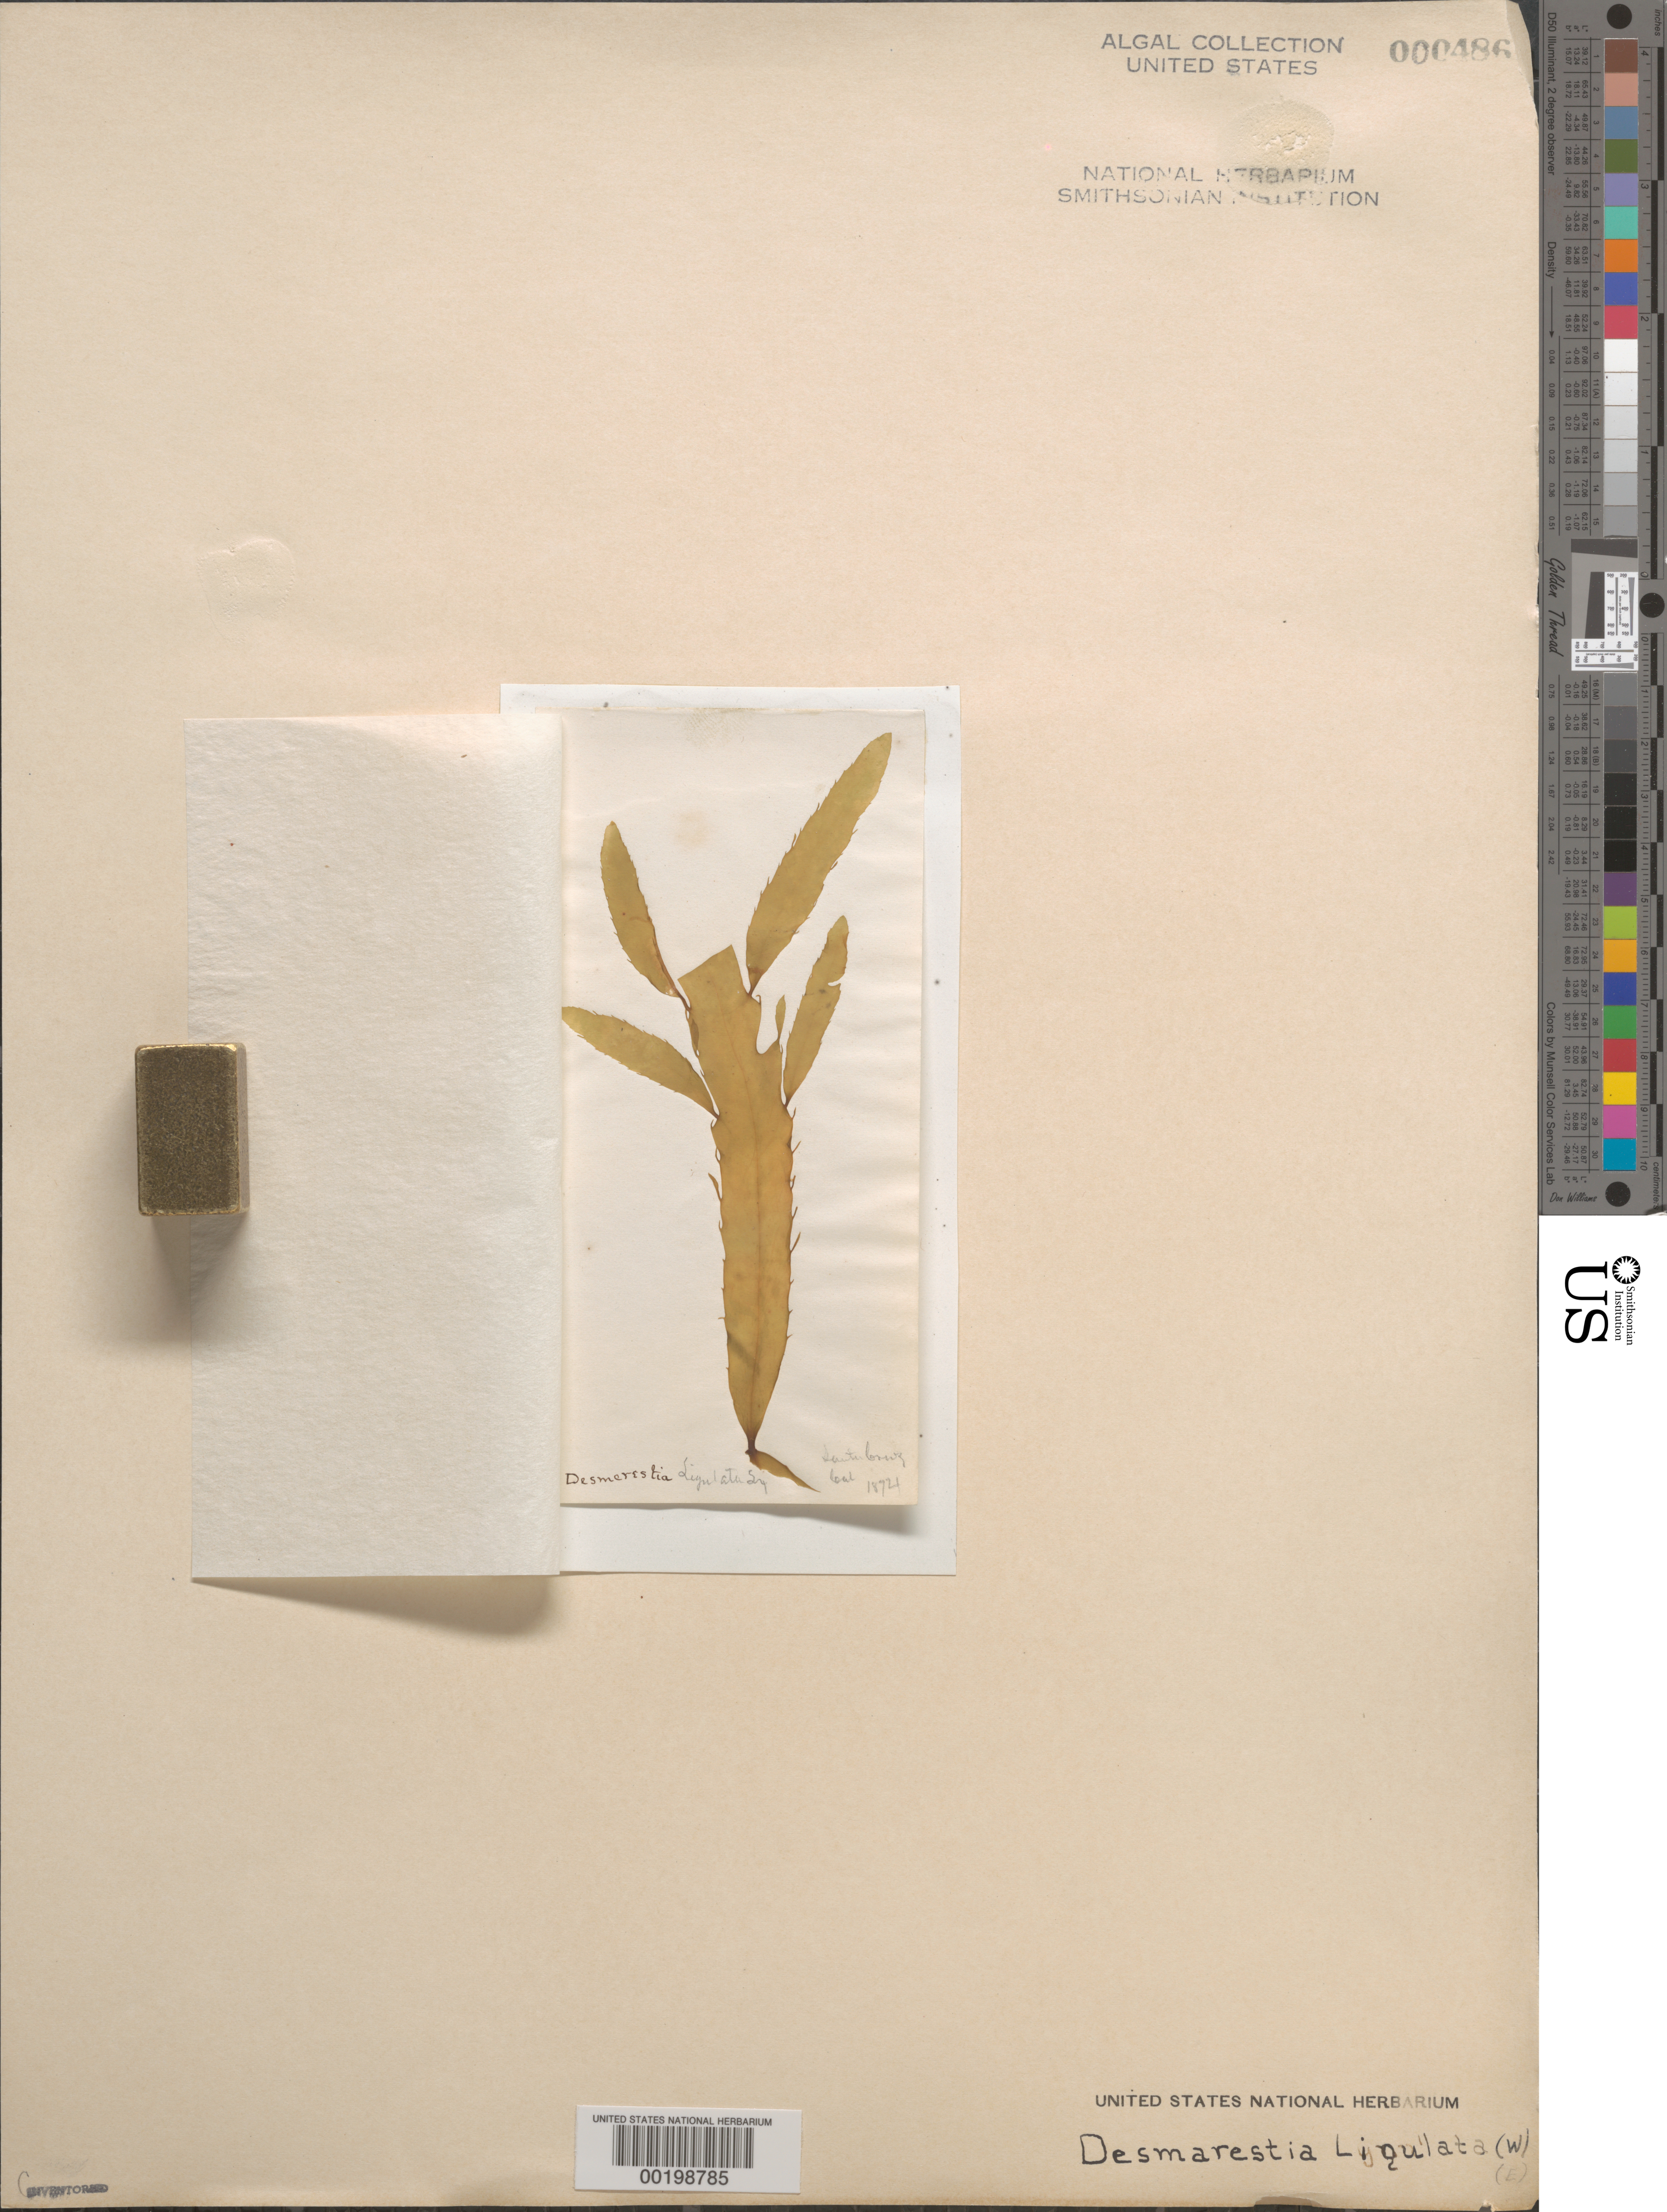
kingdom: Chromista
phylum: Ochrophyta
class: Phaeophyceae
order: Desmarestiales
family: Desmarestiaceae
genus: Desmarestia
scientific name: Desmarestia ligulata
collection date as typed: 1874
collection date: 1874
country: United States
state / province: California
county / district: Santa Cruz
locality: Santa Cruz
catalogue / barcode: US 486